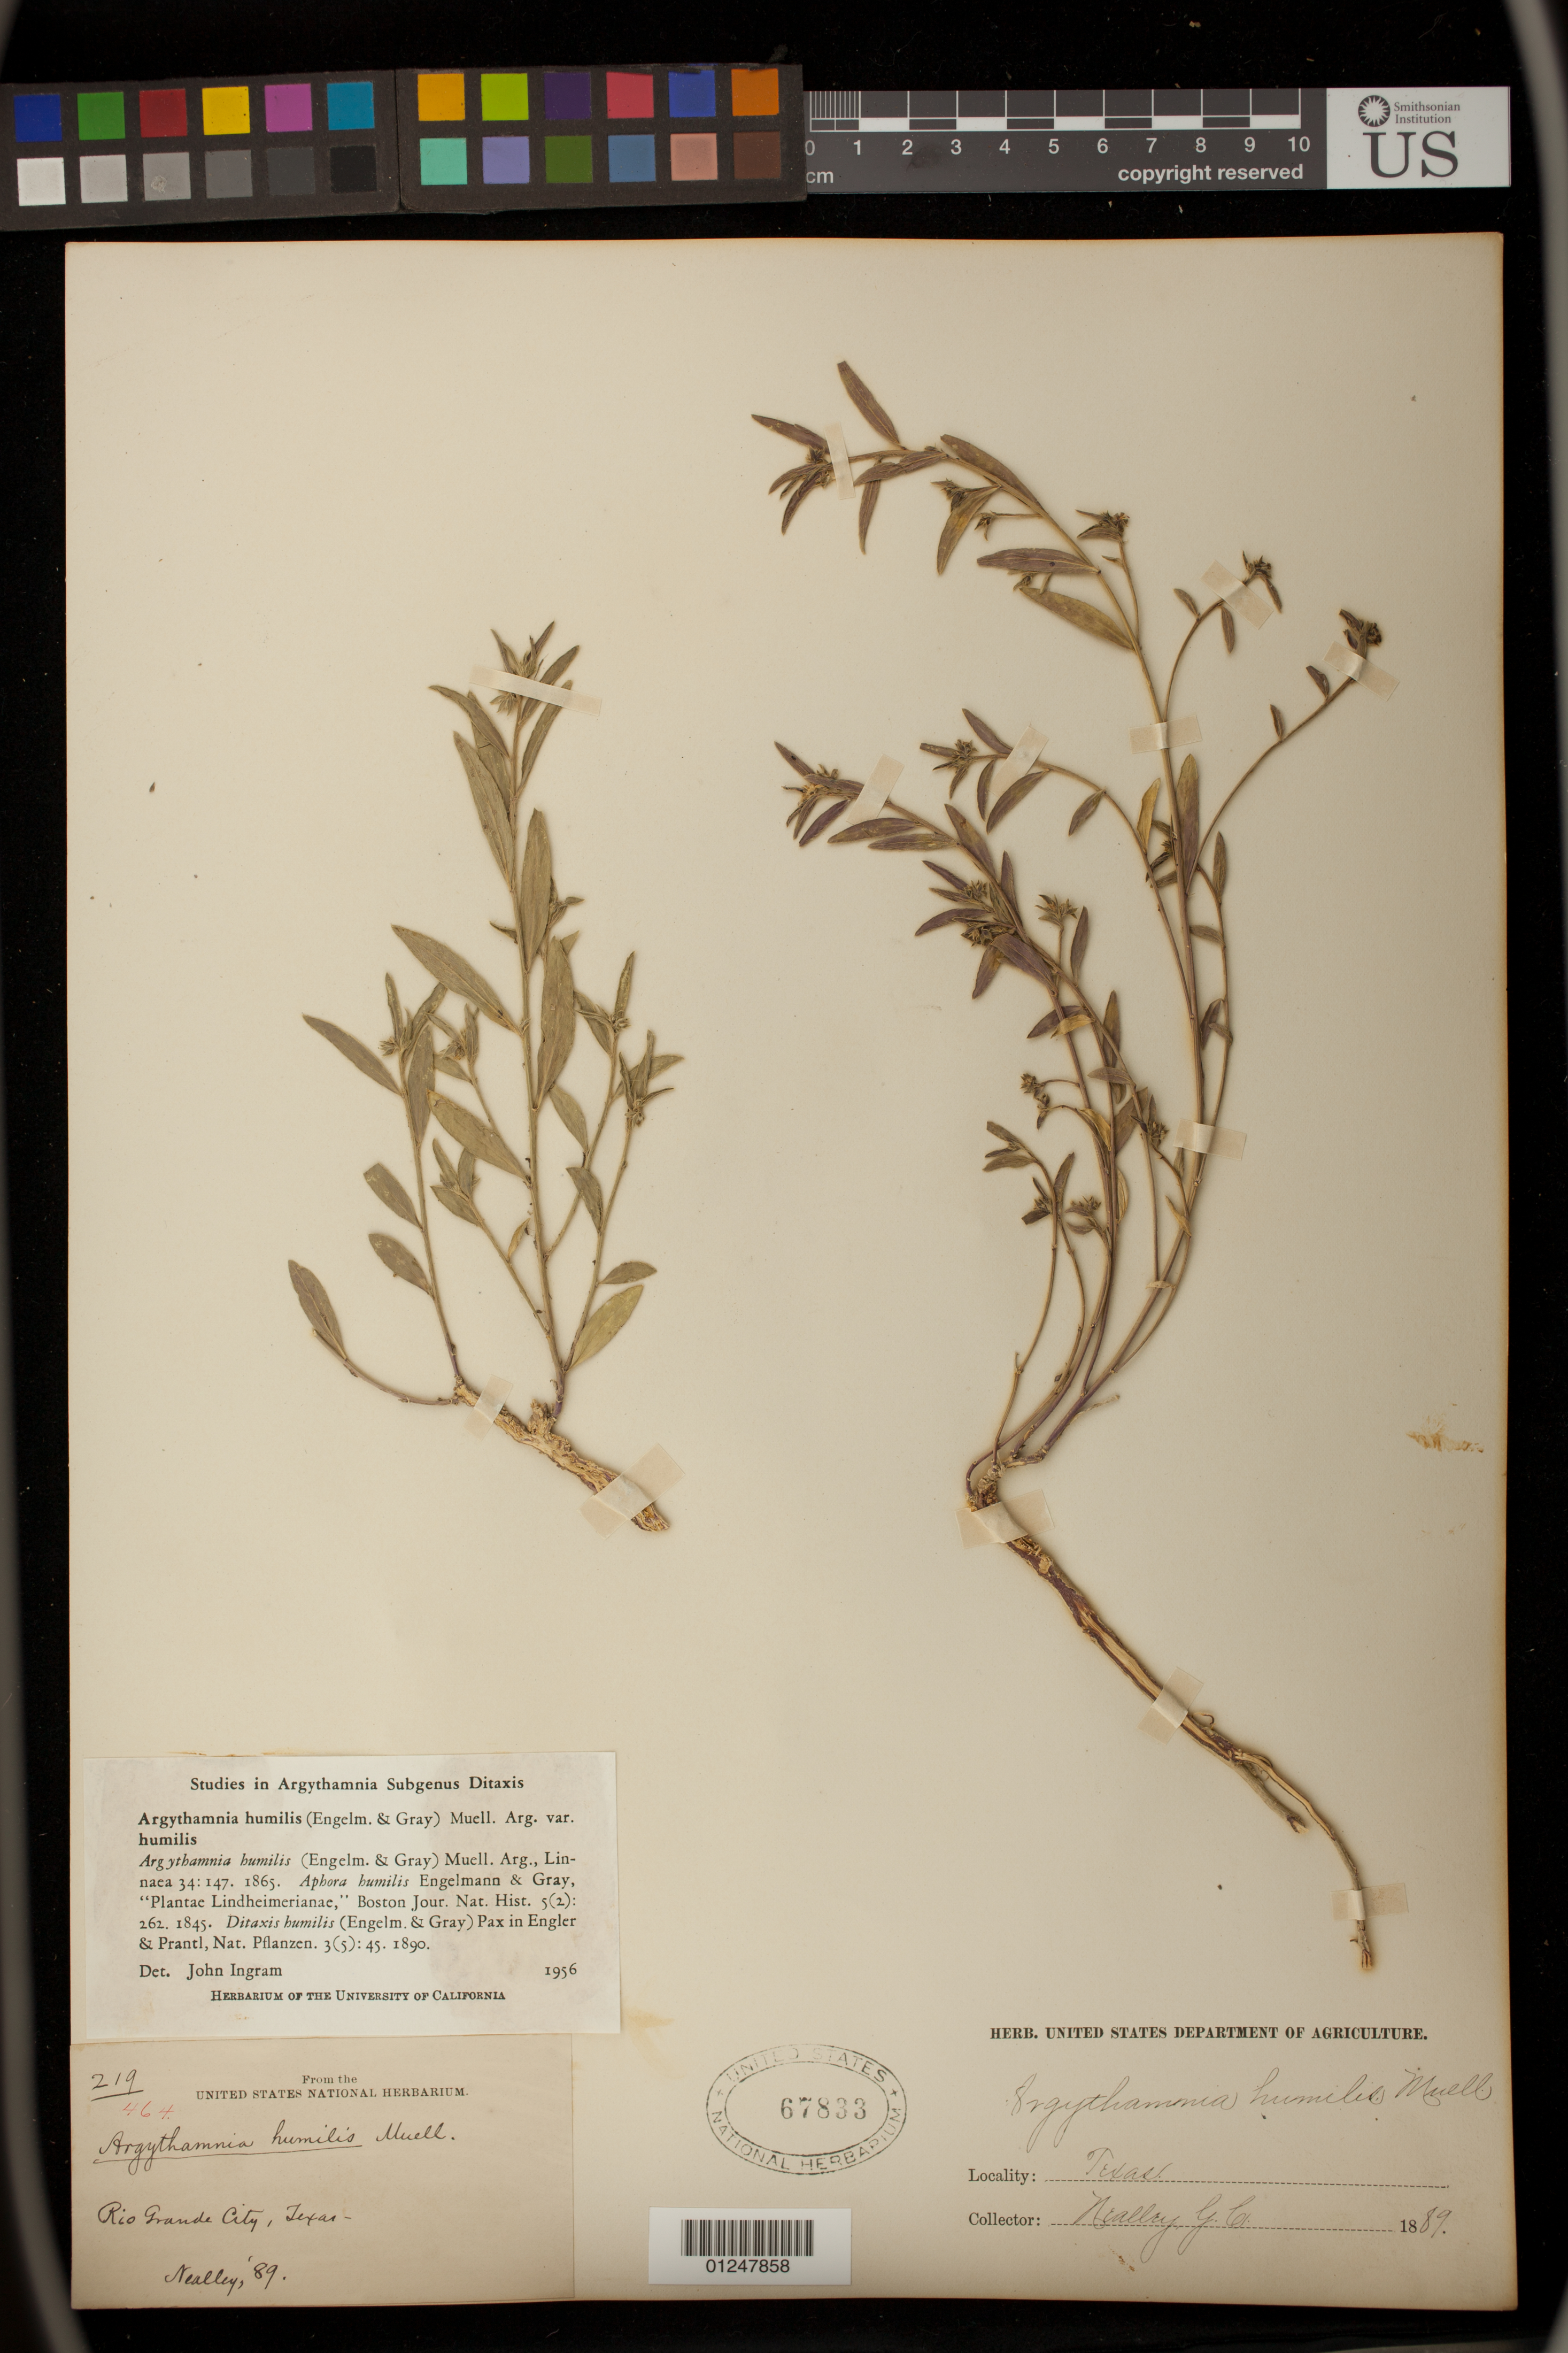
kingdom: Plantae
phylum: Tracheophyta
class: Magnoliopsida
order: Malpighiales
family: Euphorbiaceae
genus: Argythamnia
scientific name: Argythamnia humilis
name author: (Engelm. & A. Gray) Müll. Arg.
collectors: G. C. Nealley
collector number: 219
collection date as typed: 1889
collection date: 1889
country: United States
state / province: Texas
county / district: Starr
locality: Rio Grande City.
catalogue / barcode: US 67833